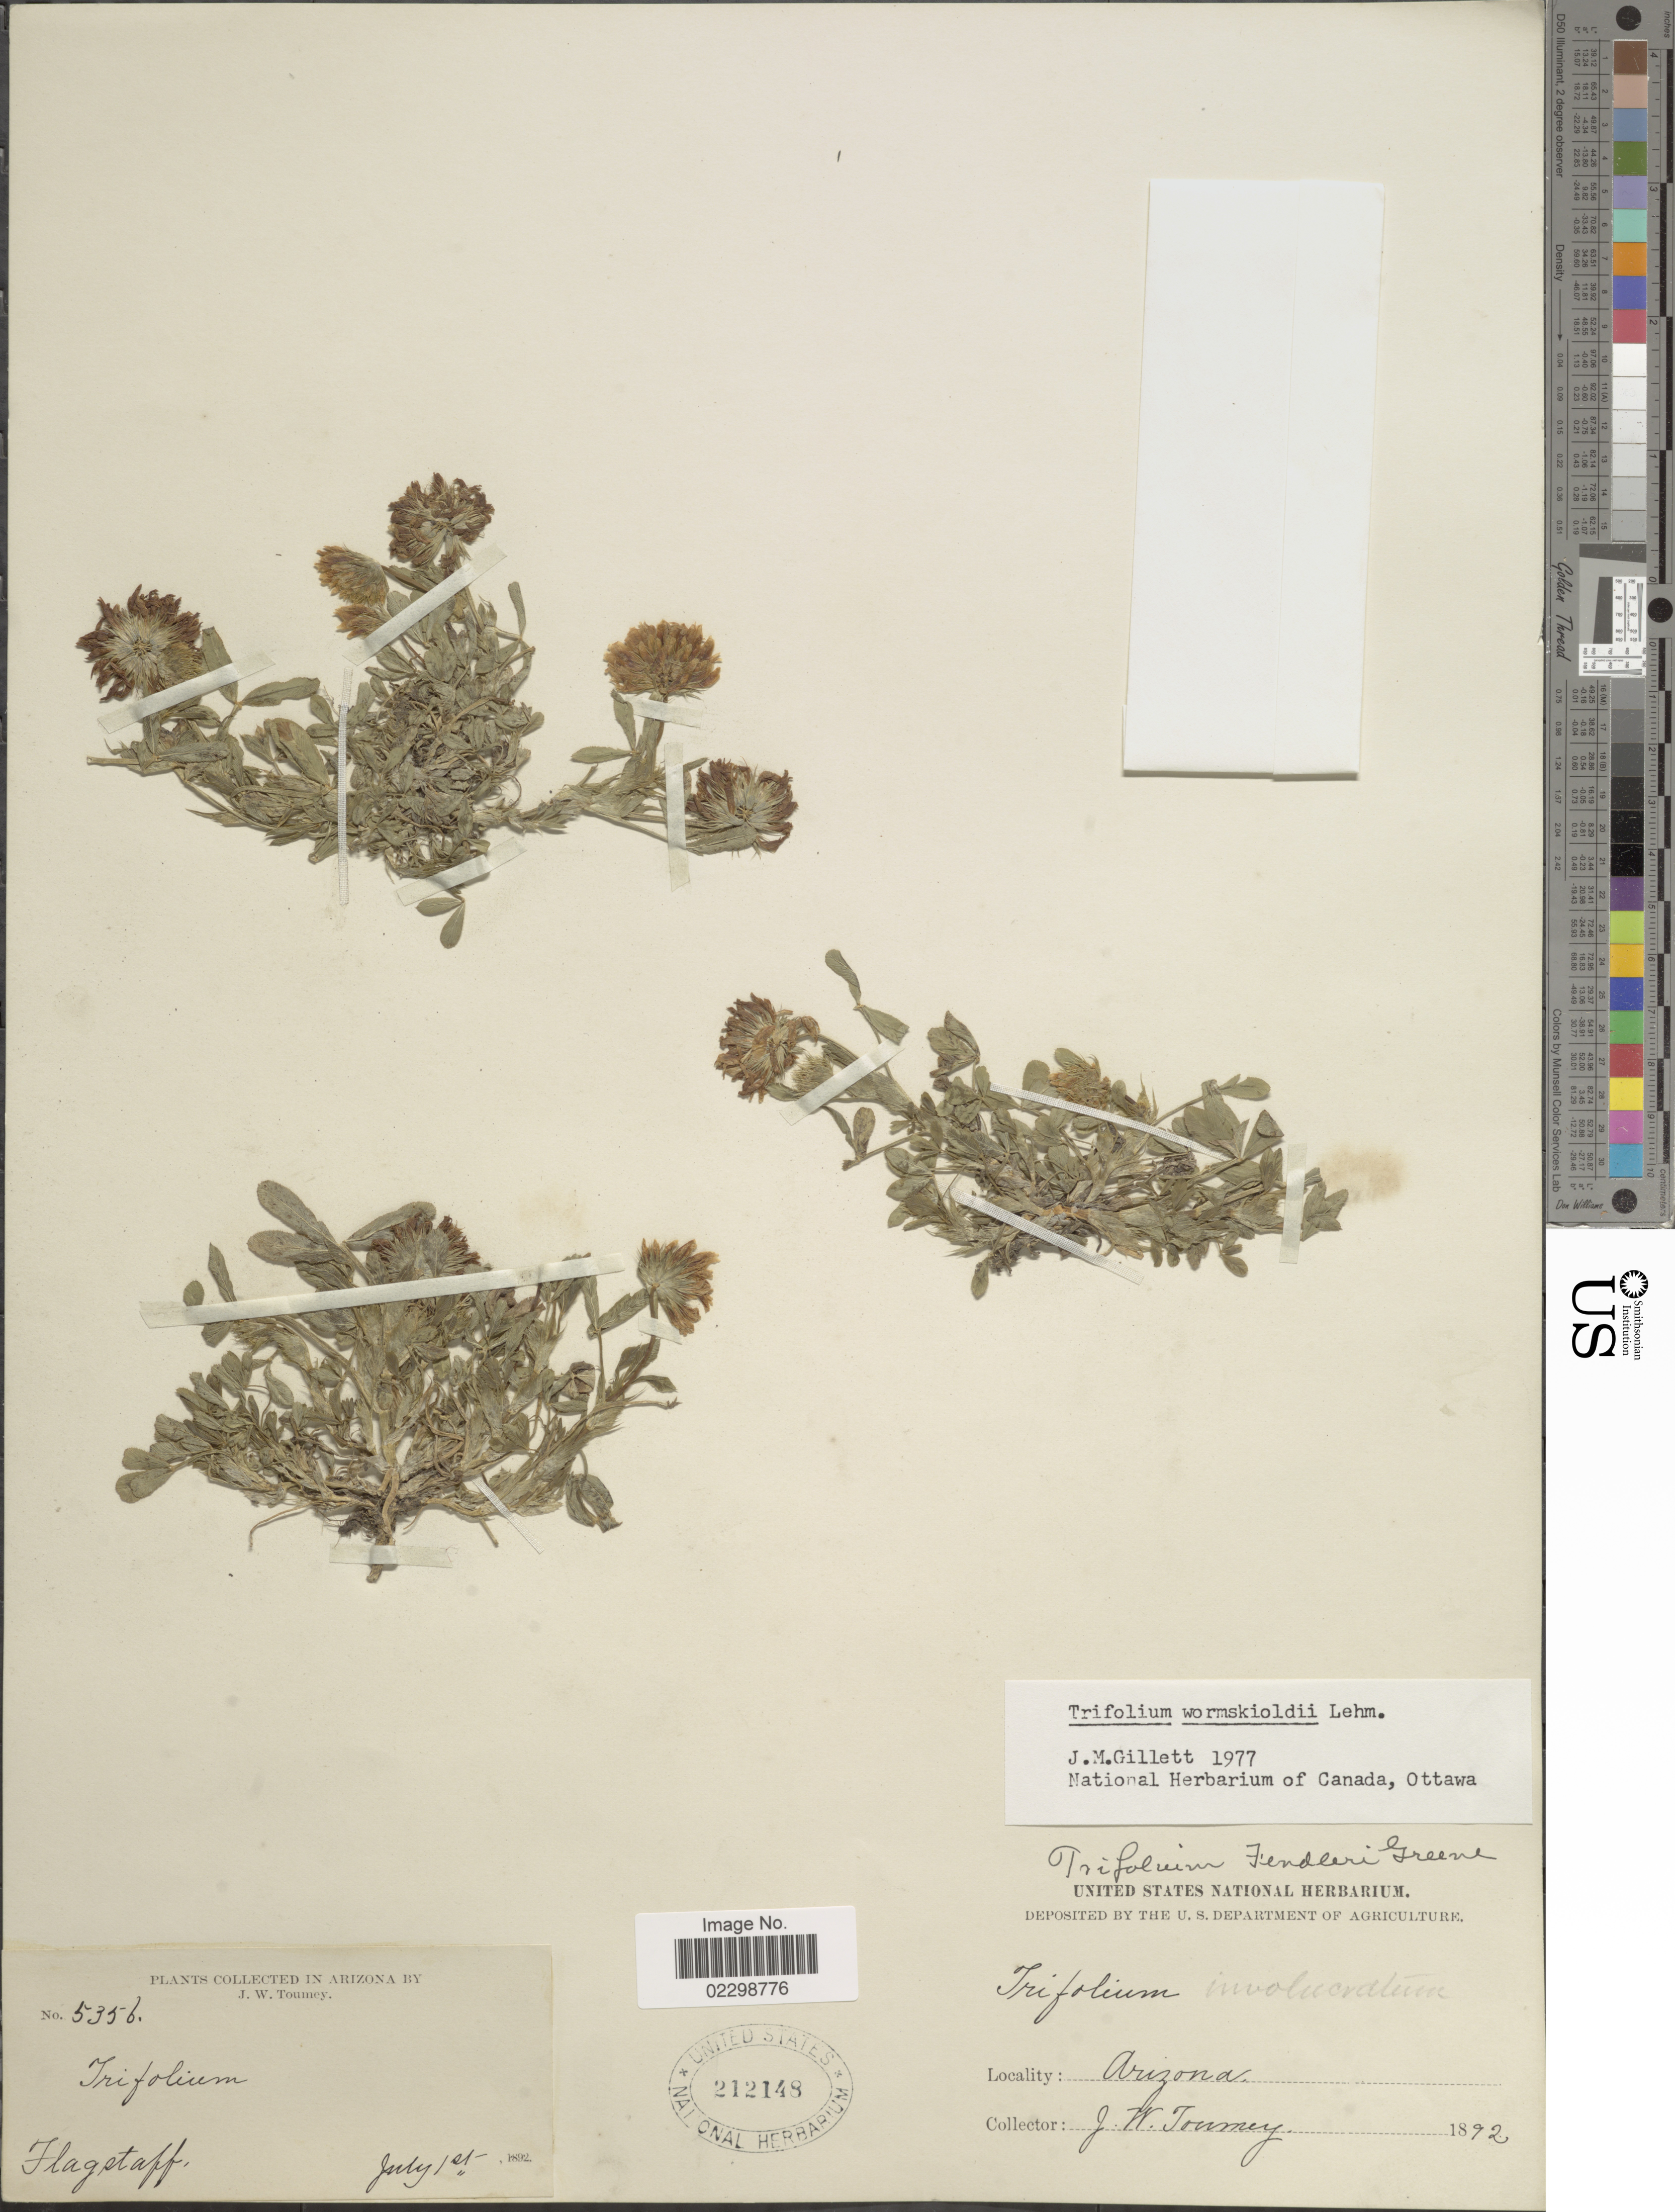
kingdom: Plantae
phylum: Tracheophyta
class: Magnoliopsida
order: Fabales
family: Fabaceae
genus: Trifolium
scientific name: Trifolium wormskioldii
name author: Lehm.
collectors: J. W. Toumey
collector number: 5356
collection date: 1892-07-01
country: United States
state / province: Arizona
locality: Flaggstaff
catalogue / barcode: US 212148